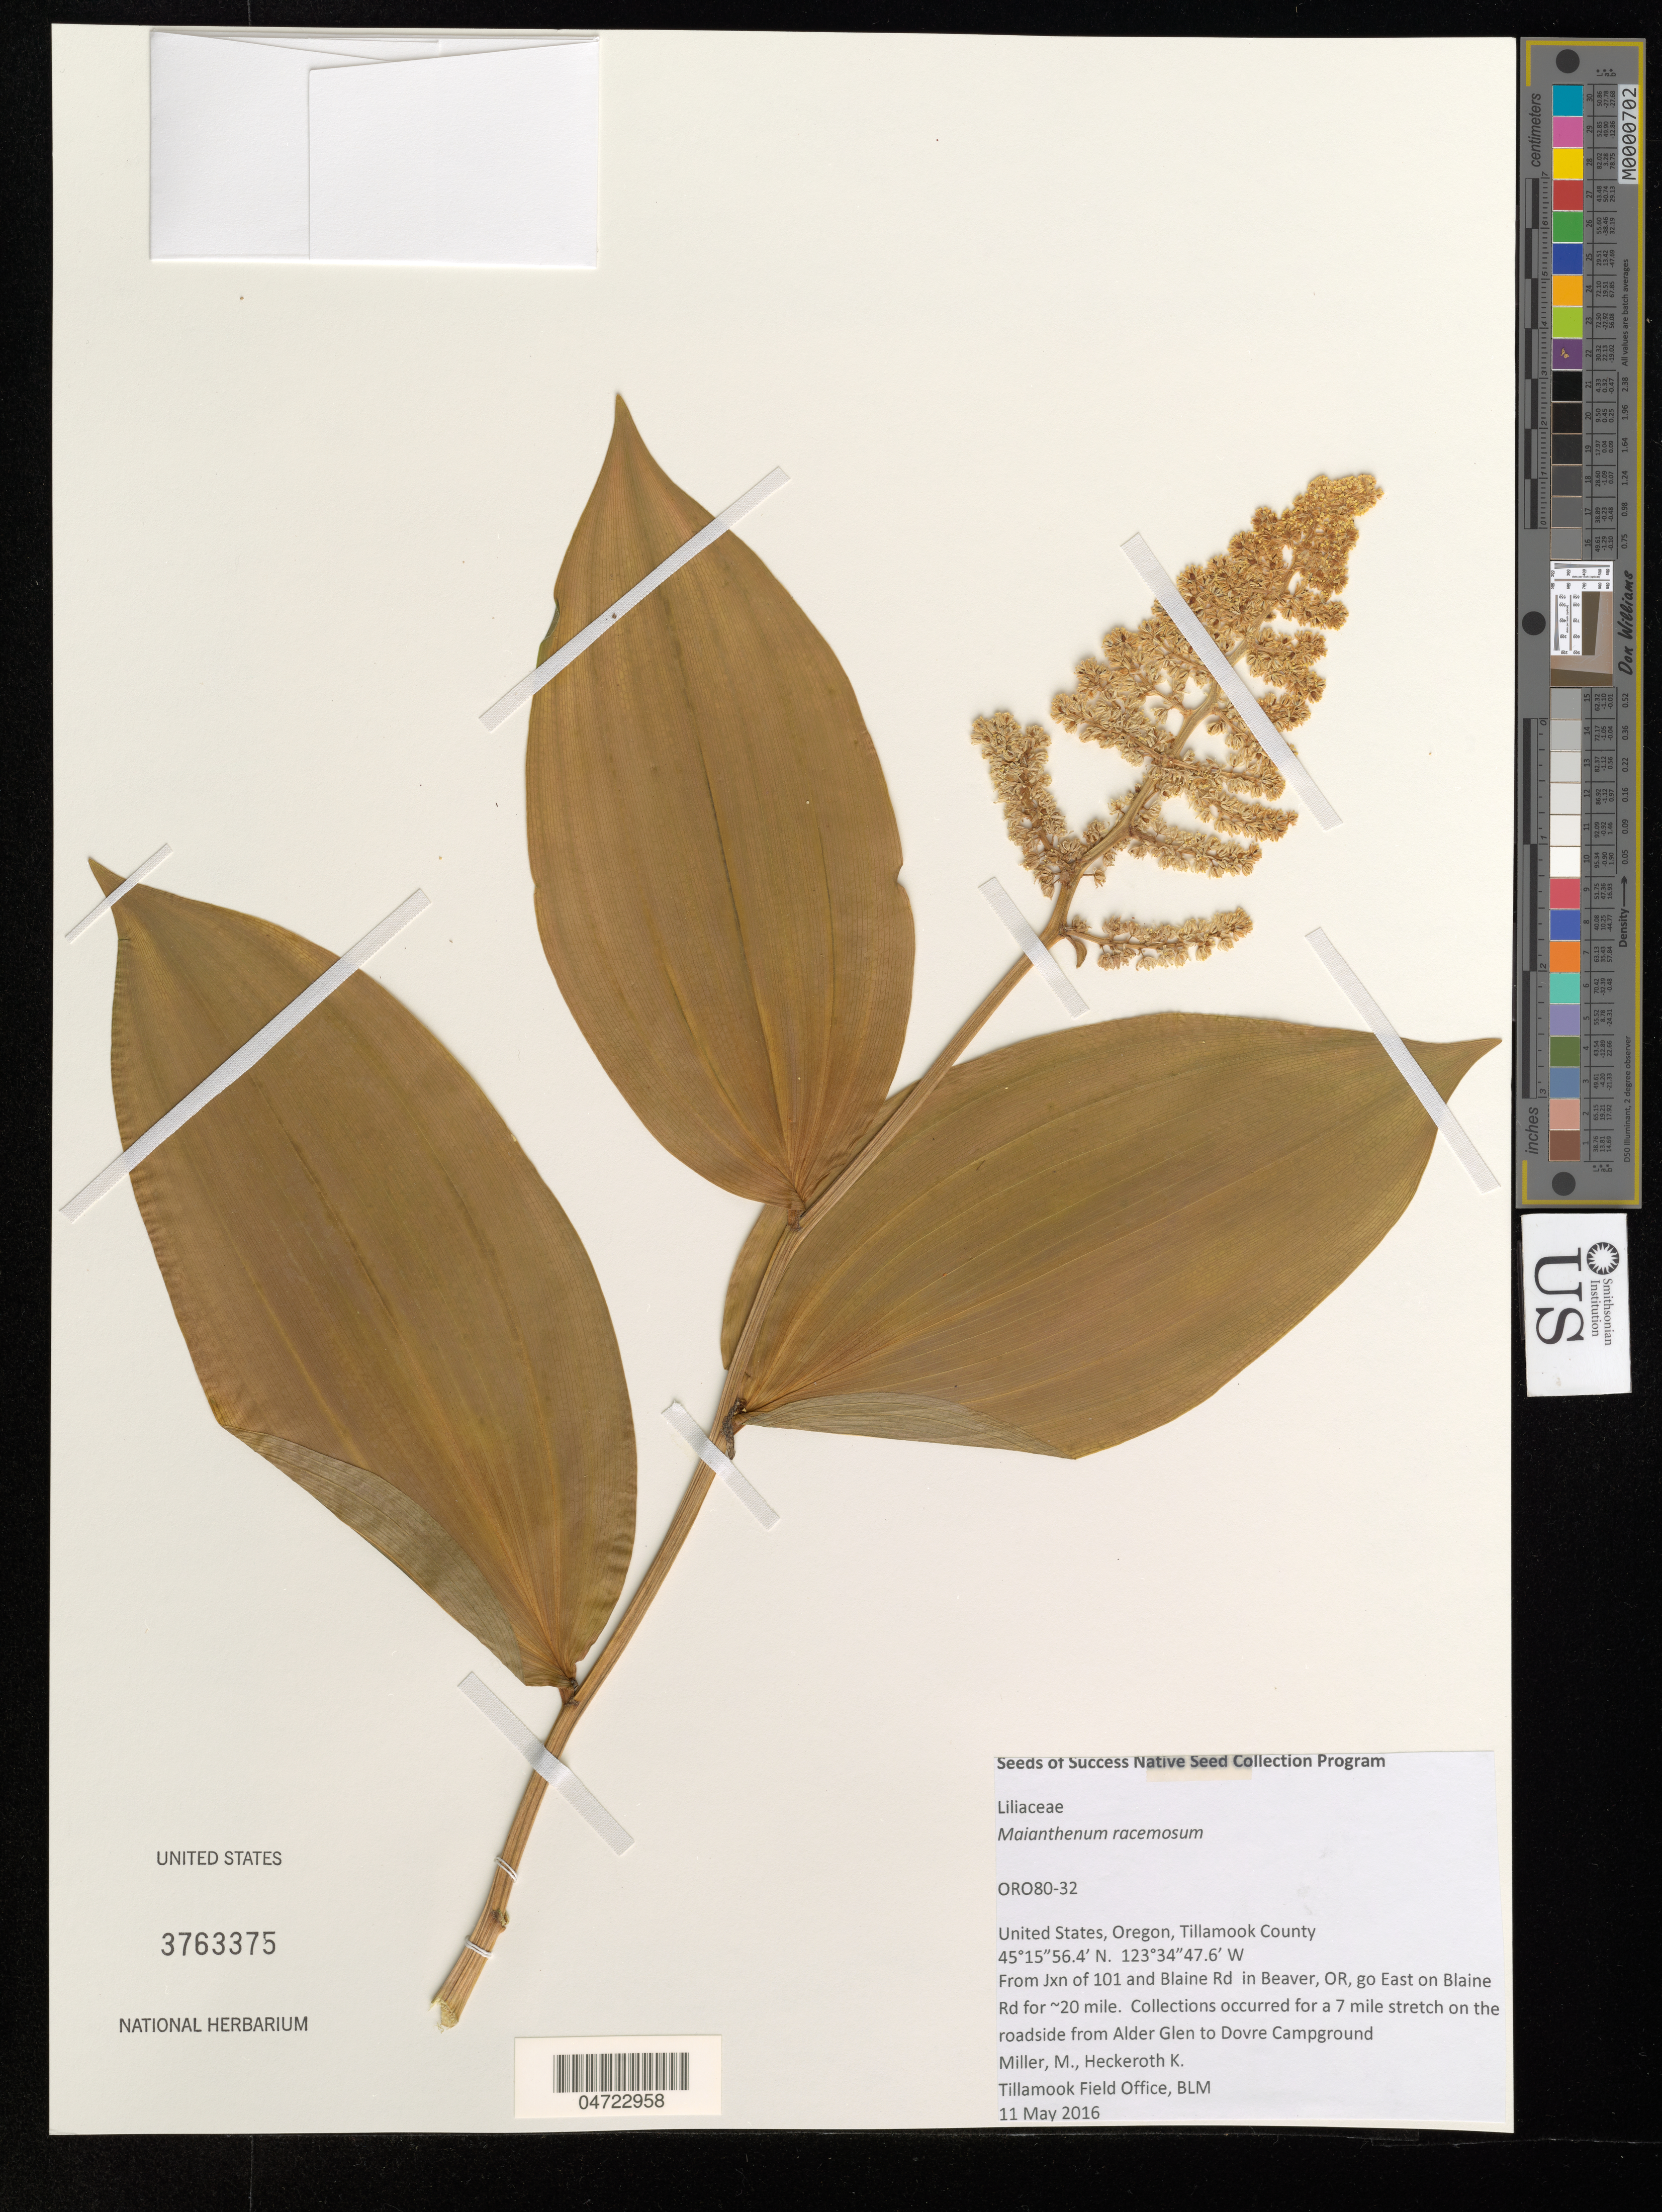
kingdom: Plantae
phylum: Tracheophyta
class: Liliopsida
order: Asparagales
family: Asparagaceae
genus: Maianthemum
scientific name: Maianthemum racemosum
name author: (L.) Link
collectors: M. Miller & K. Heckeroth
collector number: ORO80-32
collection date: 2016-05-11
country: United States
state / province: Oregon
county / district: Tillamook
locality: Tillamook County. From Jxn of 101 and Blaine Rd in Beaver, OR, go east on Blaine Rd for ~20 mile. Collections occurred for a 7 mile stretch on the roadside from Alder Glen to Dovre Campground.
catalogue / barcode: US 3763375